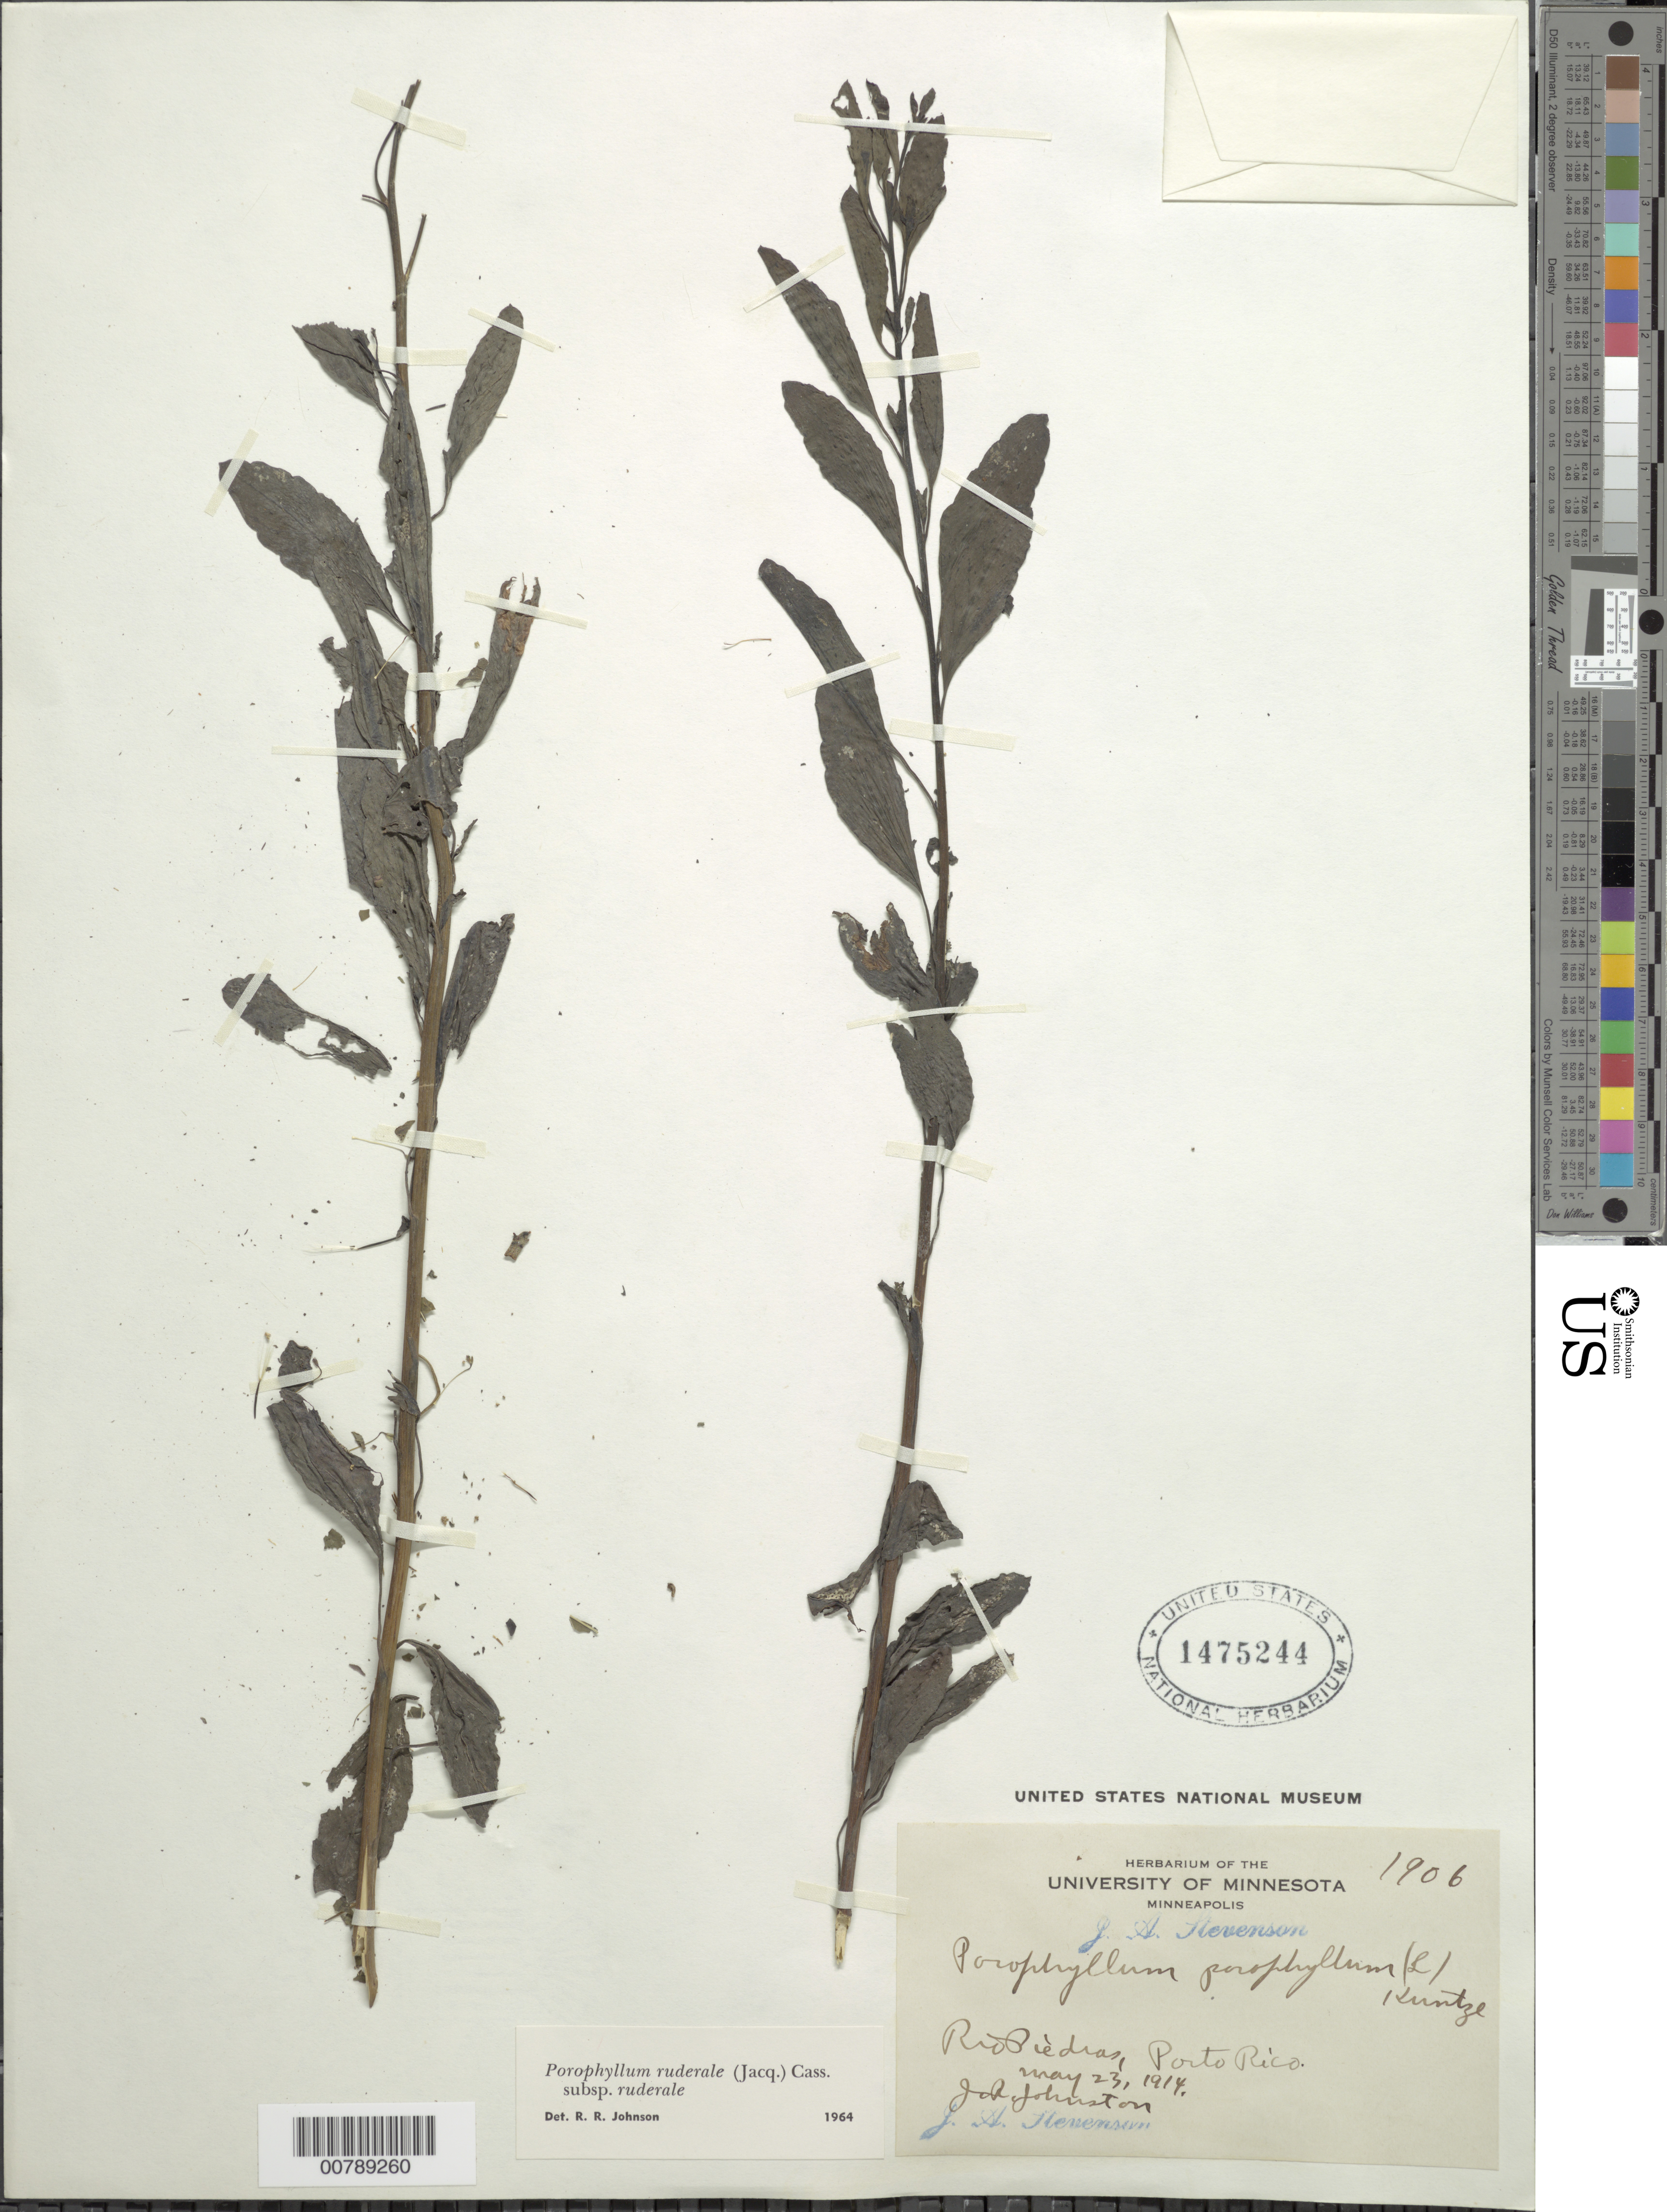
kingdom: Plantae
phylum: Tracheophyta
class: Magnoliopsida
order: Asterales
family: Asteraceae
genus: Porophyllum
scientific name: Porophyllum ruderale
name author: (Jacq.) Cass.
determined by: Johnson, R. R.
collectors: J. Stevenson & J. Johnston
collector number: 1906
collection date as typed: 23 May 1914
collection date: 1914-05-23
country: Puerto Rico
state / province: San Juan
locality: Río Piedras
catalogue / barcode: US 1475244